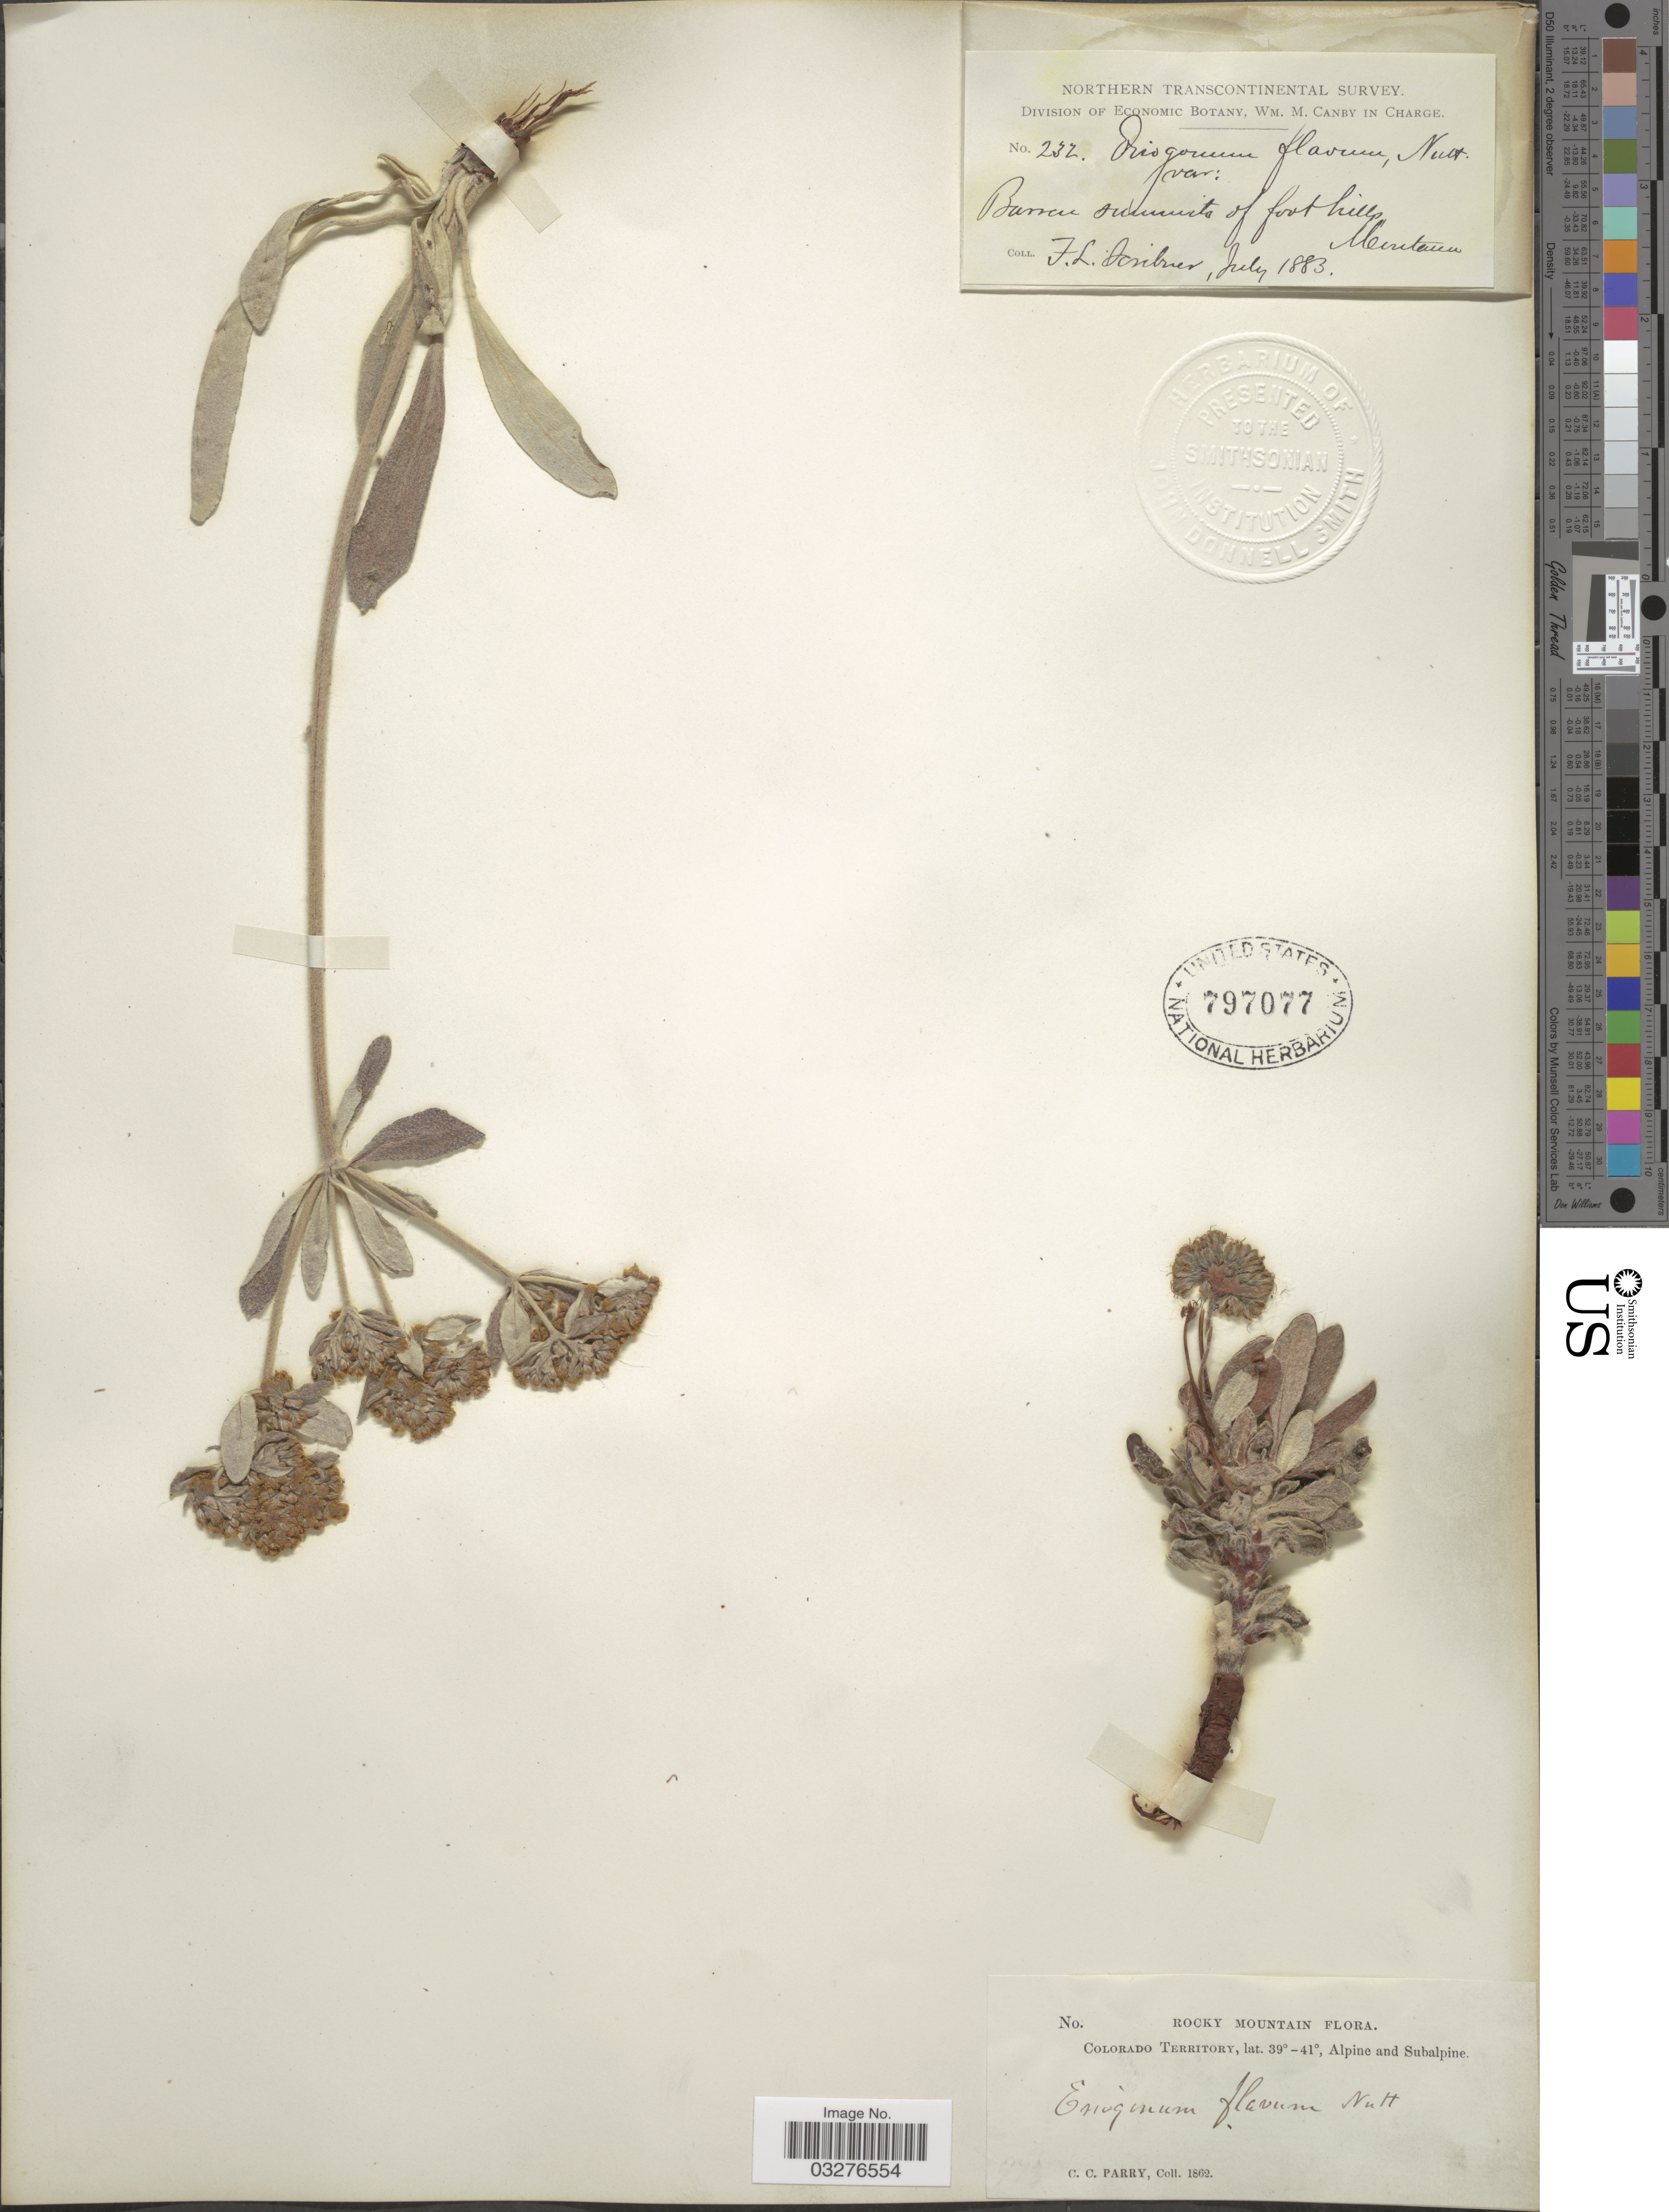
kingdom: Plantae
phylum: Tracheophyta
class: Magnoliopsida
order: Caryophyllales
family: Polygonaceae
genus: Eriogonum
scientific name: Eriogonum flavum var. flavum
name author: Nutt. ex Benth.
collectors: C. C. Parry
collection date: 1862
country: United States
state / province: Colorado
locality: Rocky Mountain, Colorado Territory, Alpine and Subalpine.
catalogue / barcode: US 797077